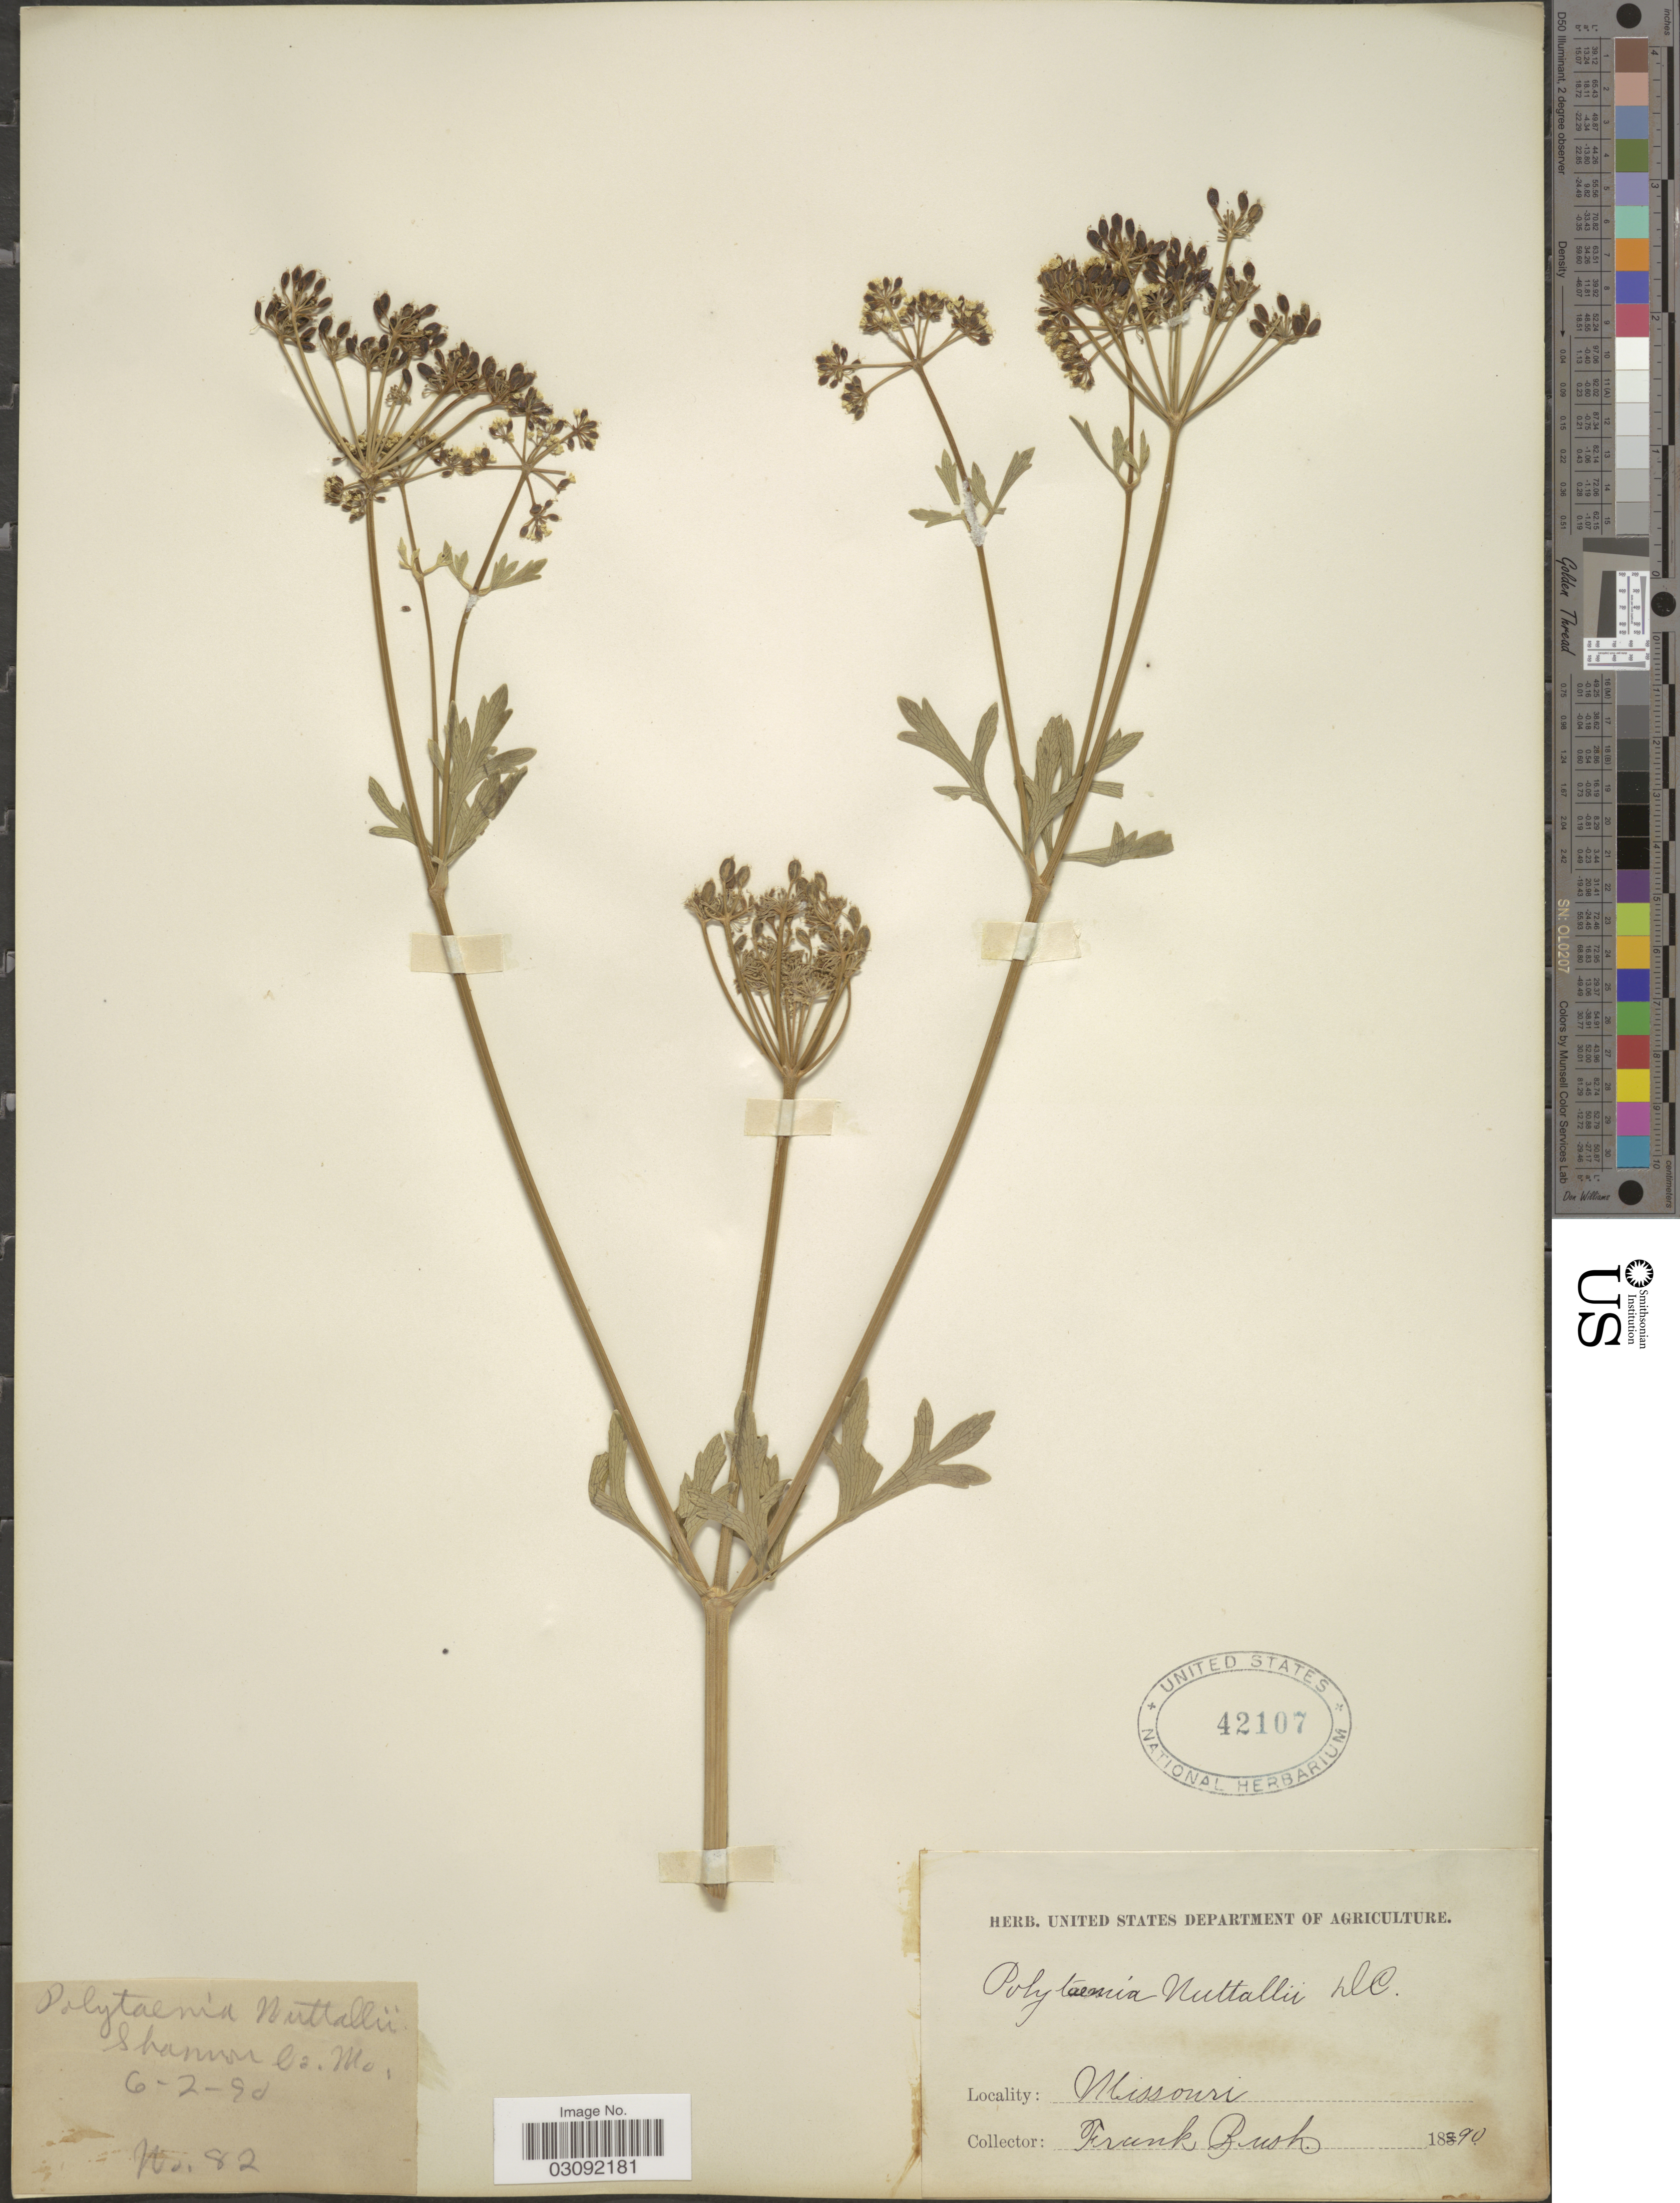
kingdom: Plantae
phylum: Tracheophyta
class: Magnoliopsida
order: Apiales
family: Apiaceae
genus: Polytaenia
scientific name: Polytaenia nuttallii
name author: DC.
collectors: F. Bush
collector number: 82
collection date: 1890-06-02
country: United States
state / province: Missouri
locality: Shannon Co., Mo.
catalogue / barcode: US 42107